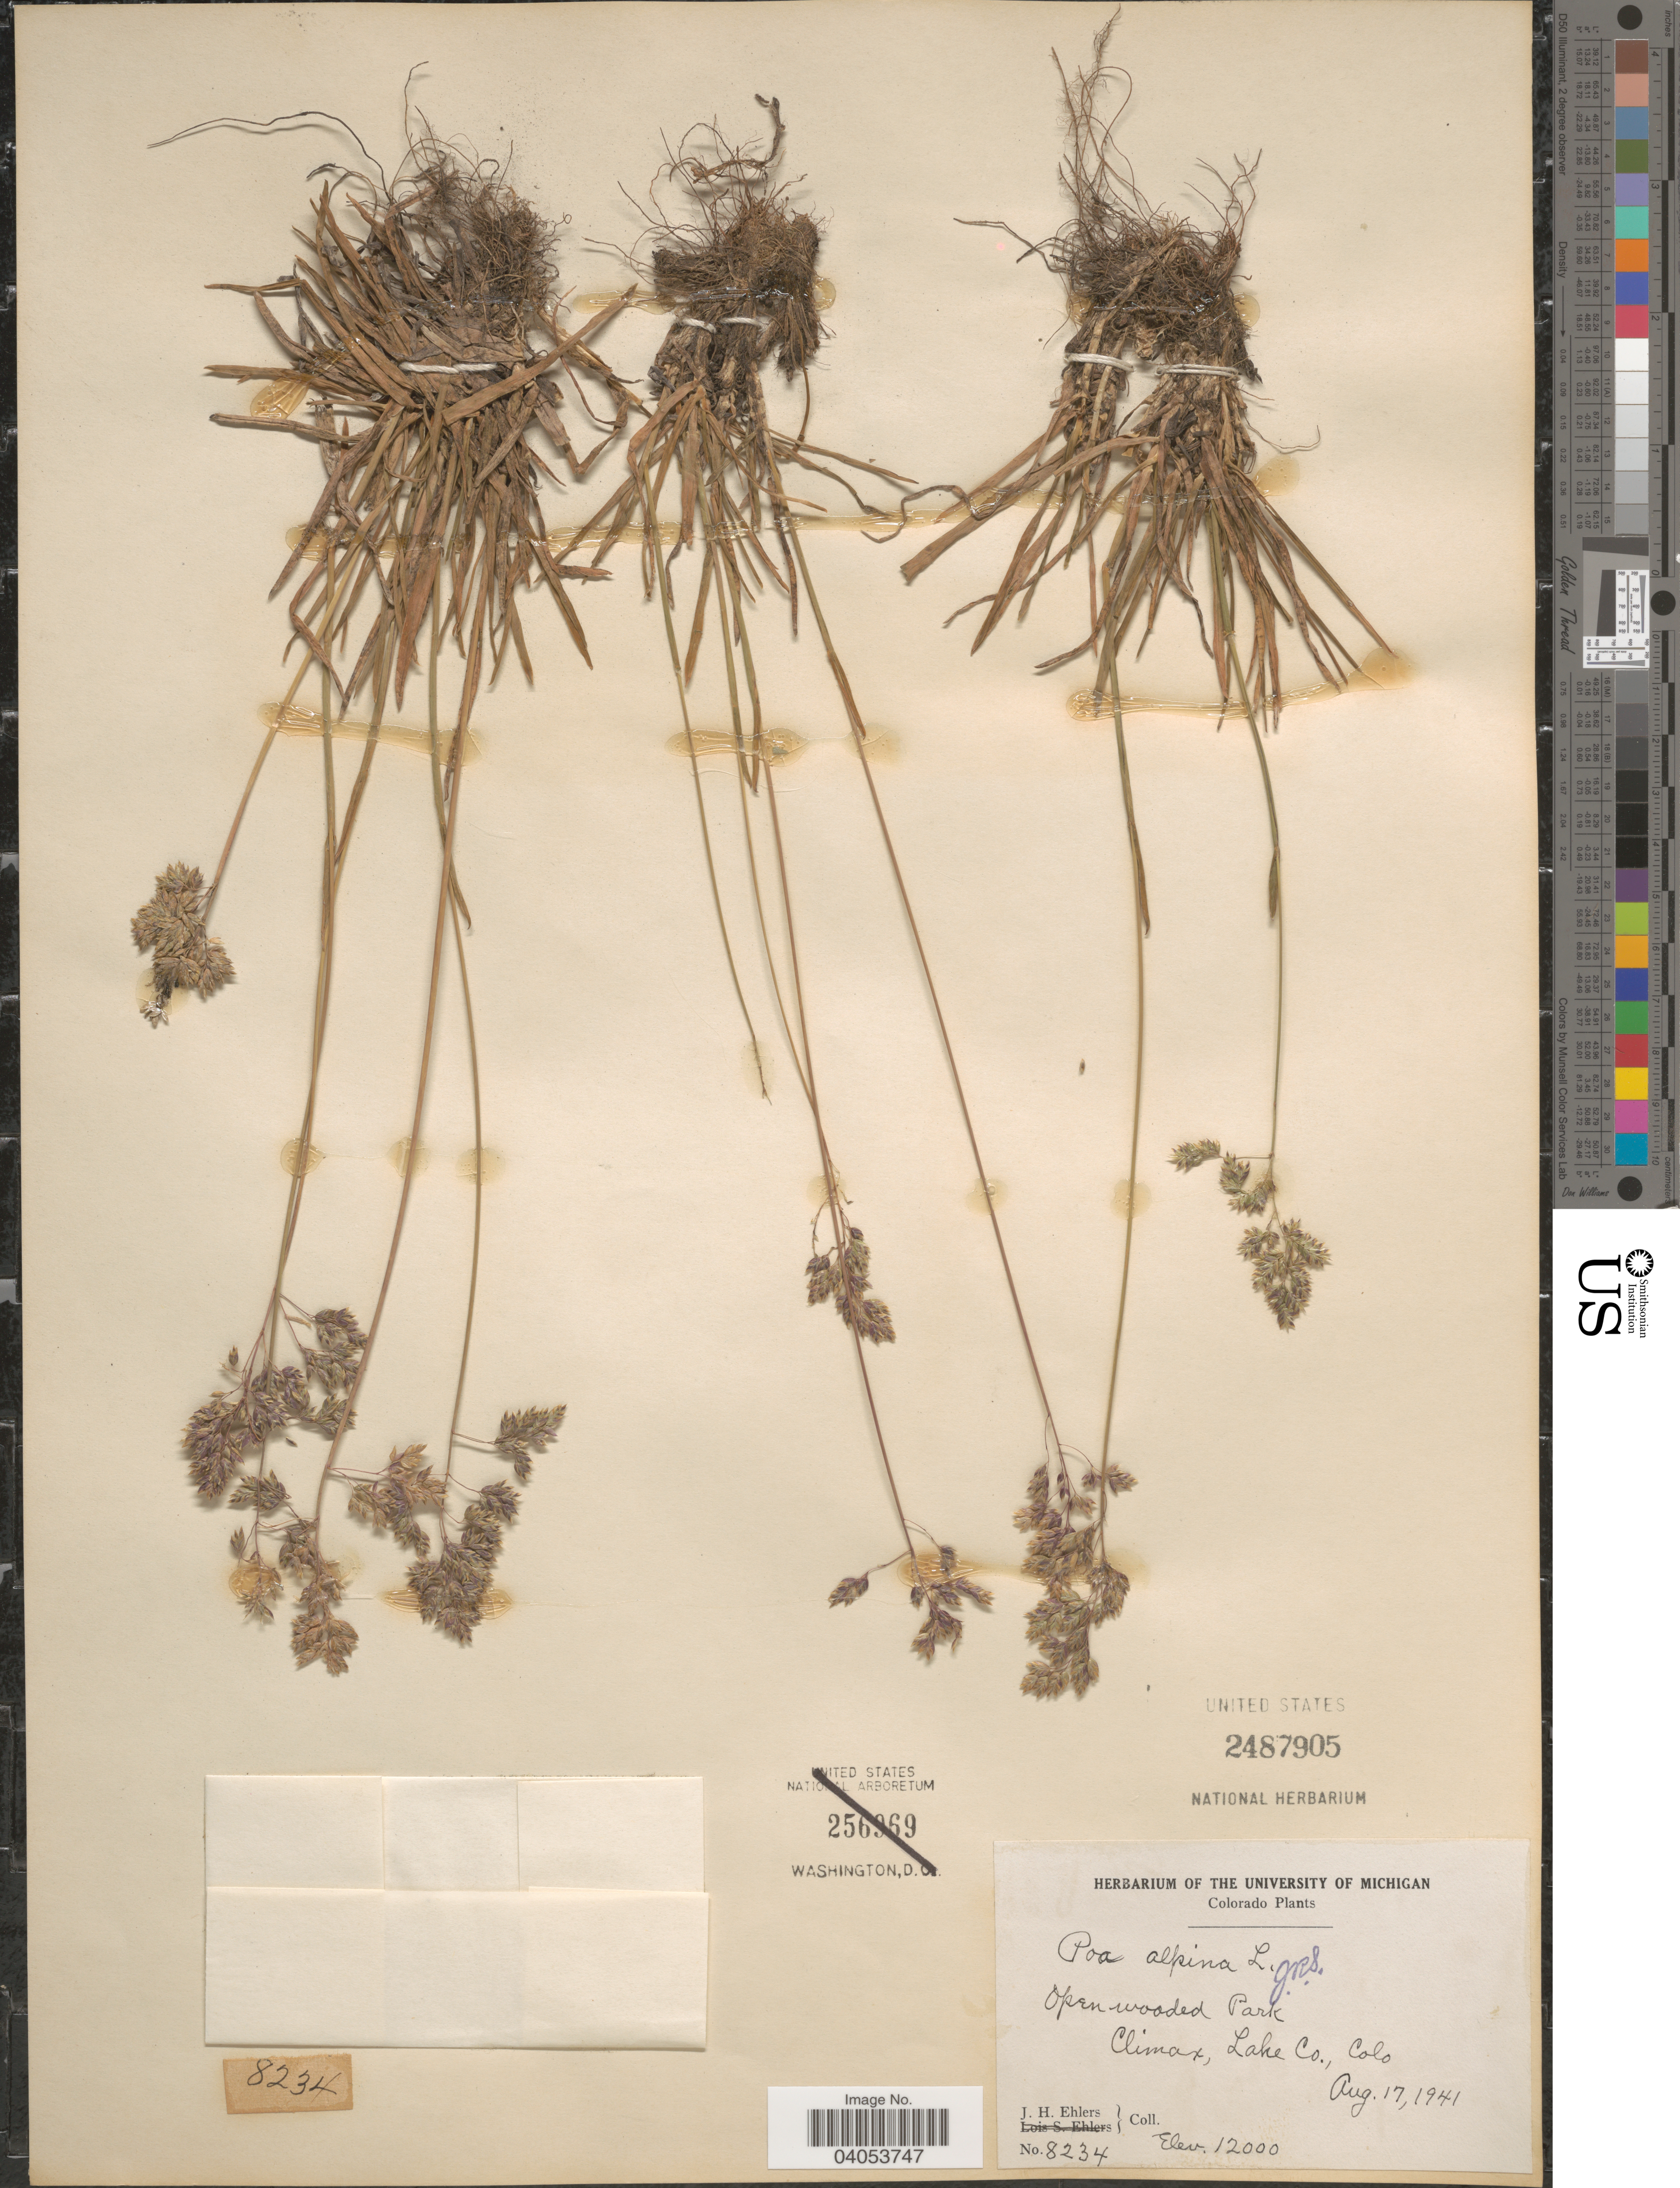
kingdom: Plantae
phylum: Tracheophyta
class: Liliopsida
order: Poales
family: Poaceae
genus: Poa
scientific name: Poa alpina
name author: L.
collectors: J. H. Ehlers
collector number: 8234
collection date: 1941-08-17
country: United States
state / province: Colorado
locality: Open wooded Park. Climax, Lake Co.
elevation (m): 3658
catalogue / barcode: US 2487905